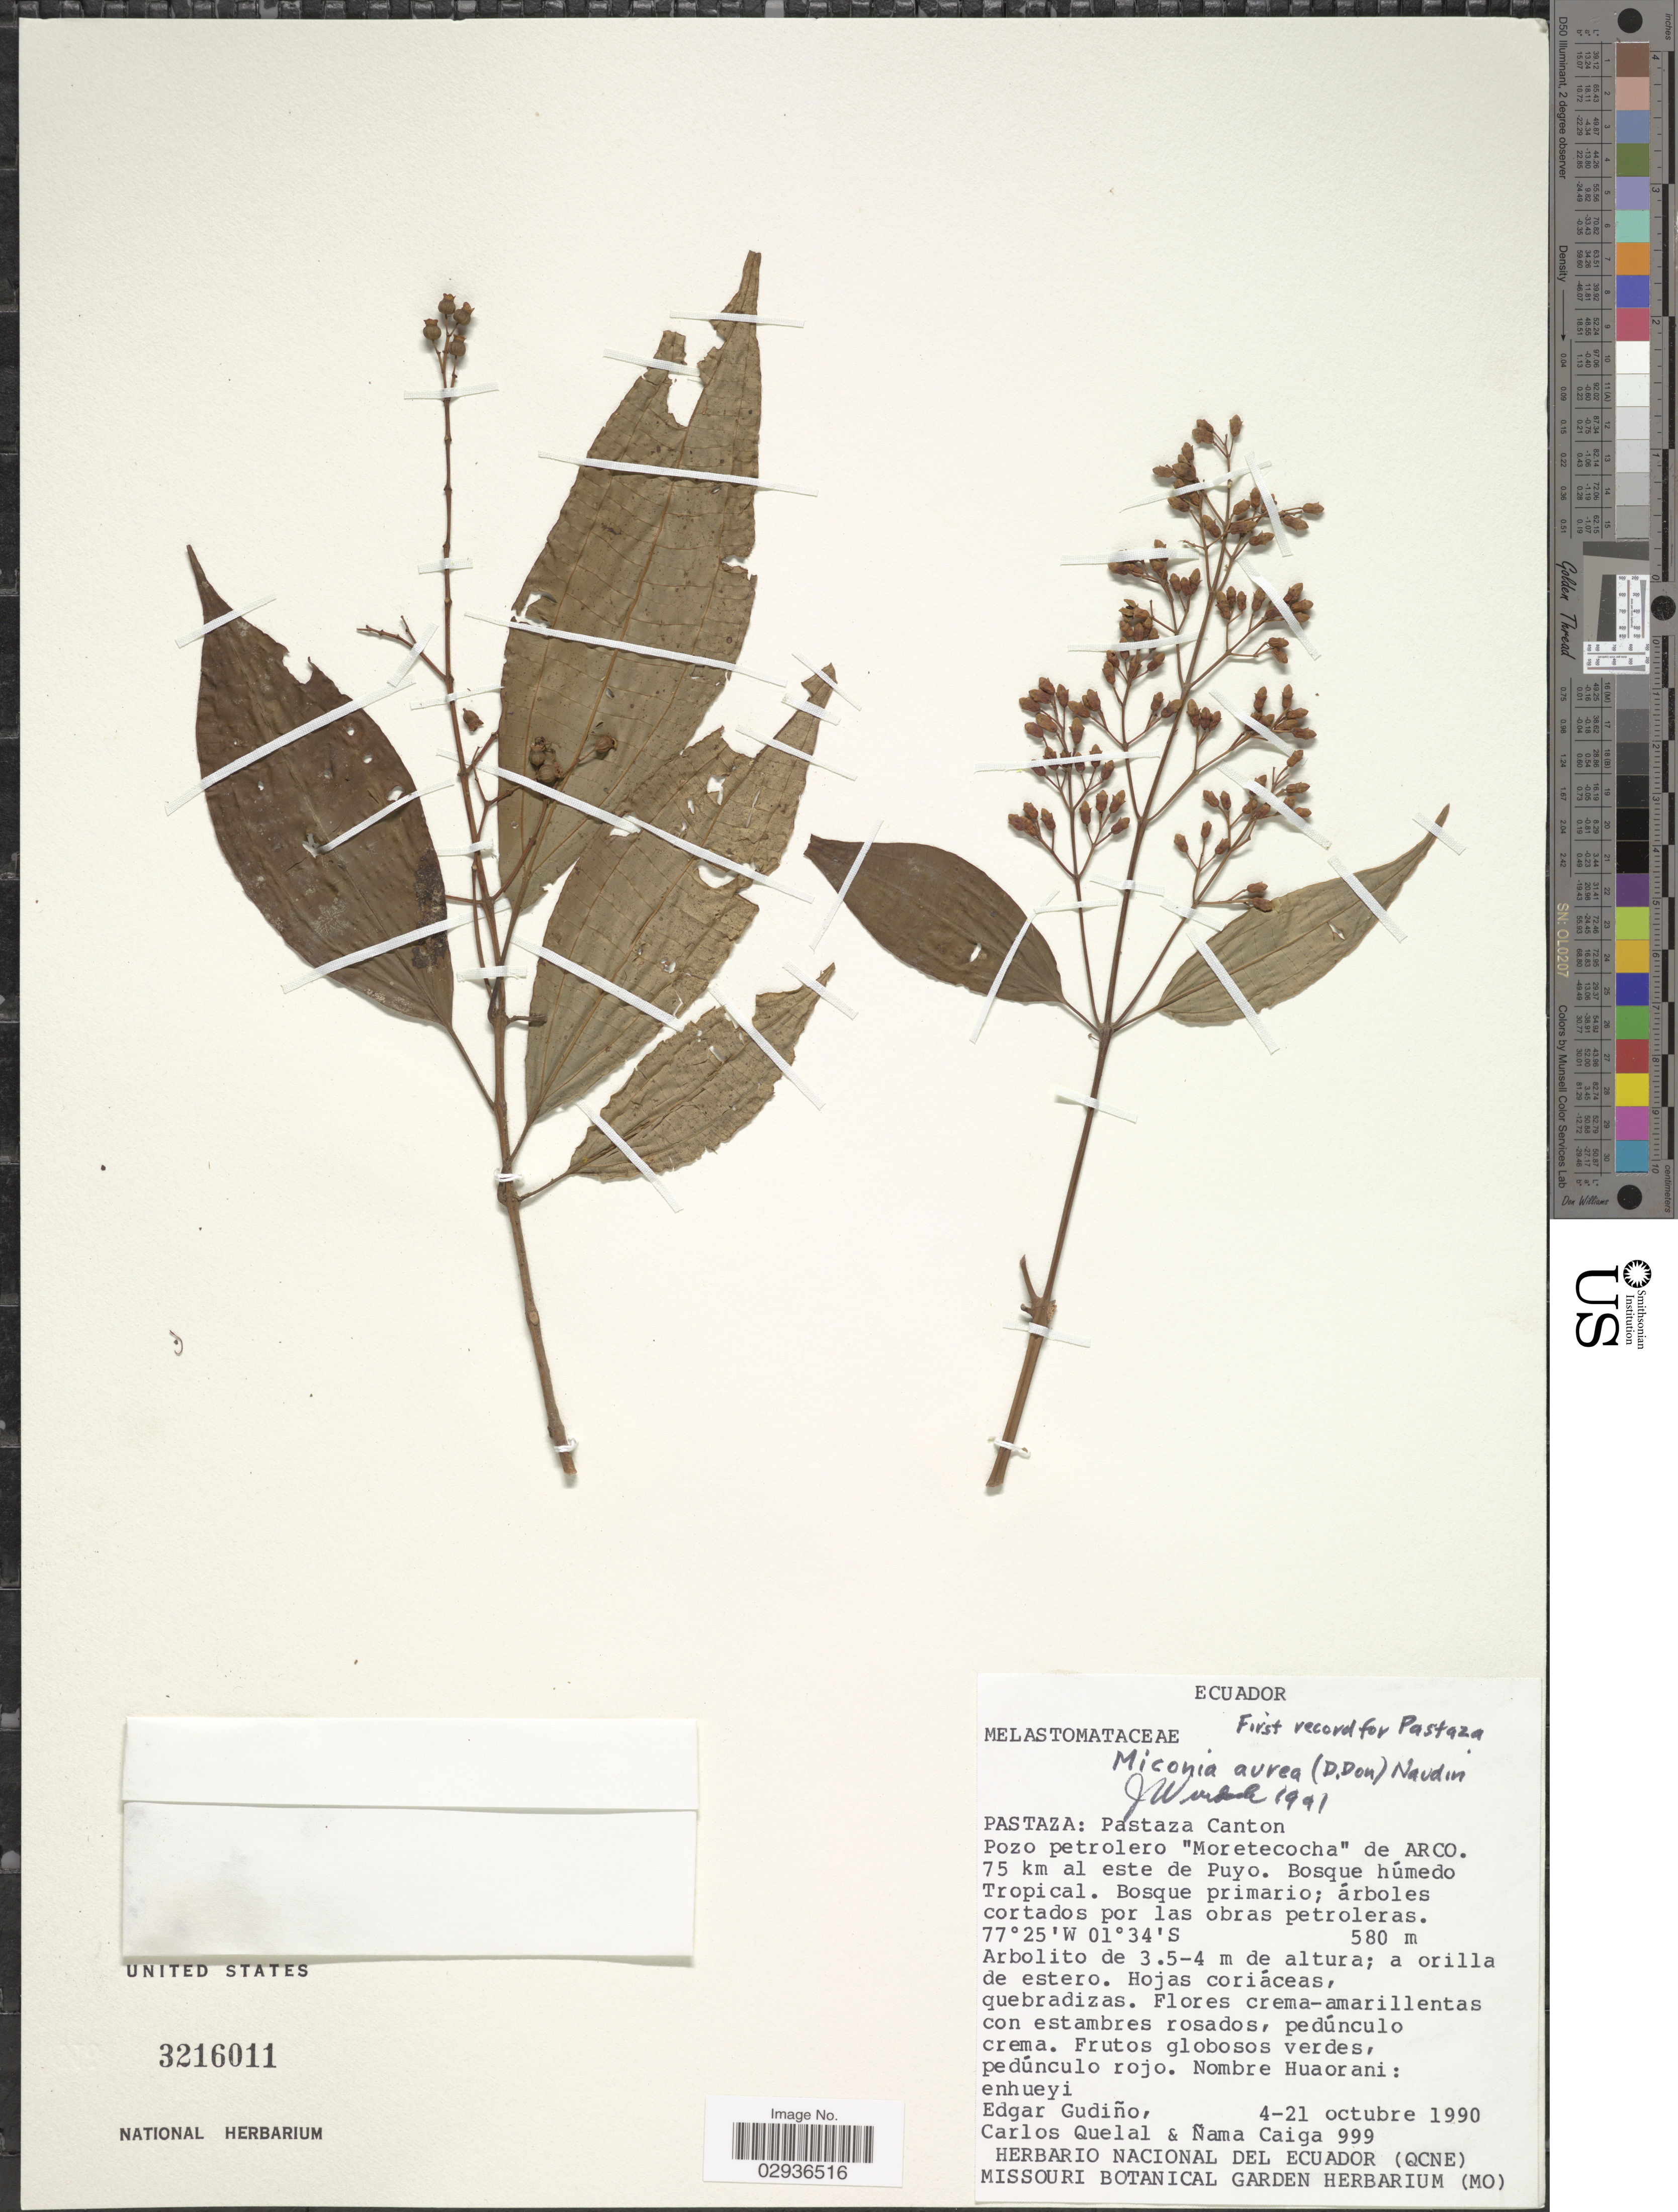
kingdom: Plantae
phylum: Tracheophyta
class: Magnoliopsida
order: Myrtales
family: Melastomataceae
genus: Miconia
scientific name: Miconia aurea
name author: (D. Don) Naudin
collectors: E. Gudiño, C. Quelal & Ñ. Caiga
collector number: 999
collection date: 1990-10-04/1990-10-21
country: Ecuador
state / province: Pastaza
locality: Pastaza Canton, Pozo petrolero "Moretecocha" de Arco. 75 km al este de Puyo.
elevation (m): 580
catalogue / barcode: US 3216011